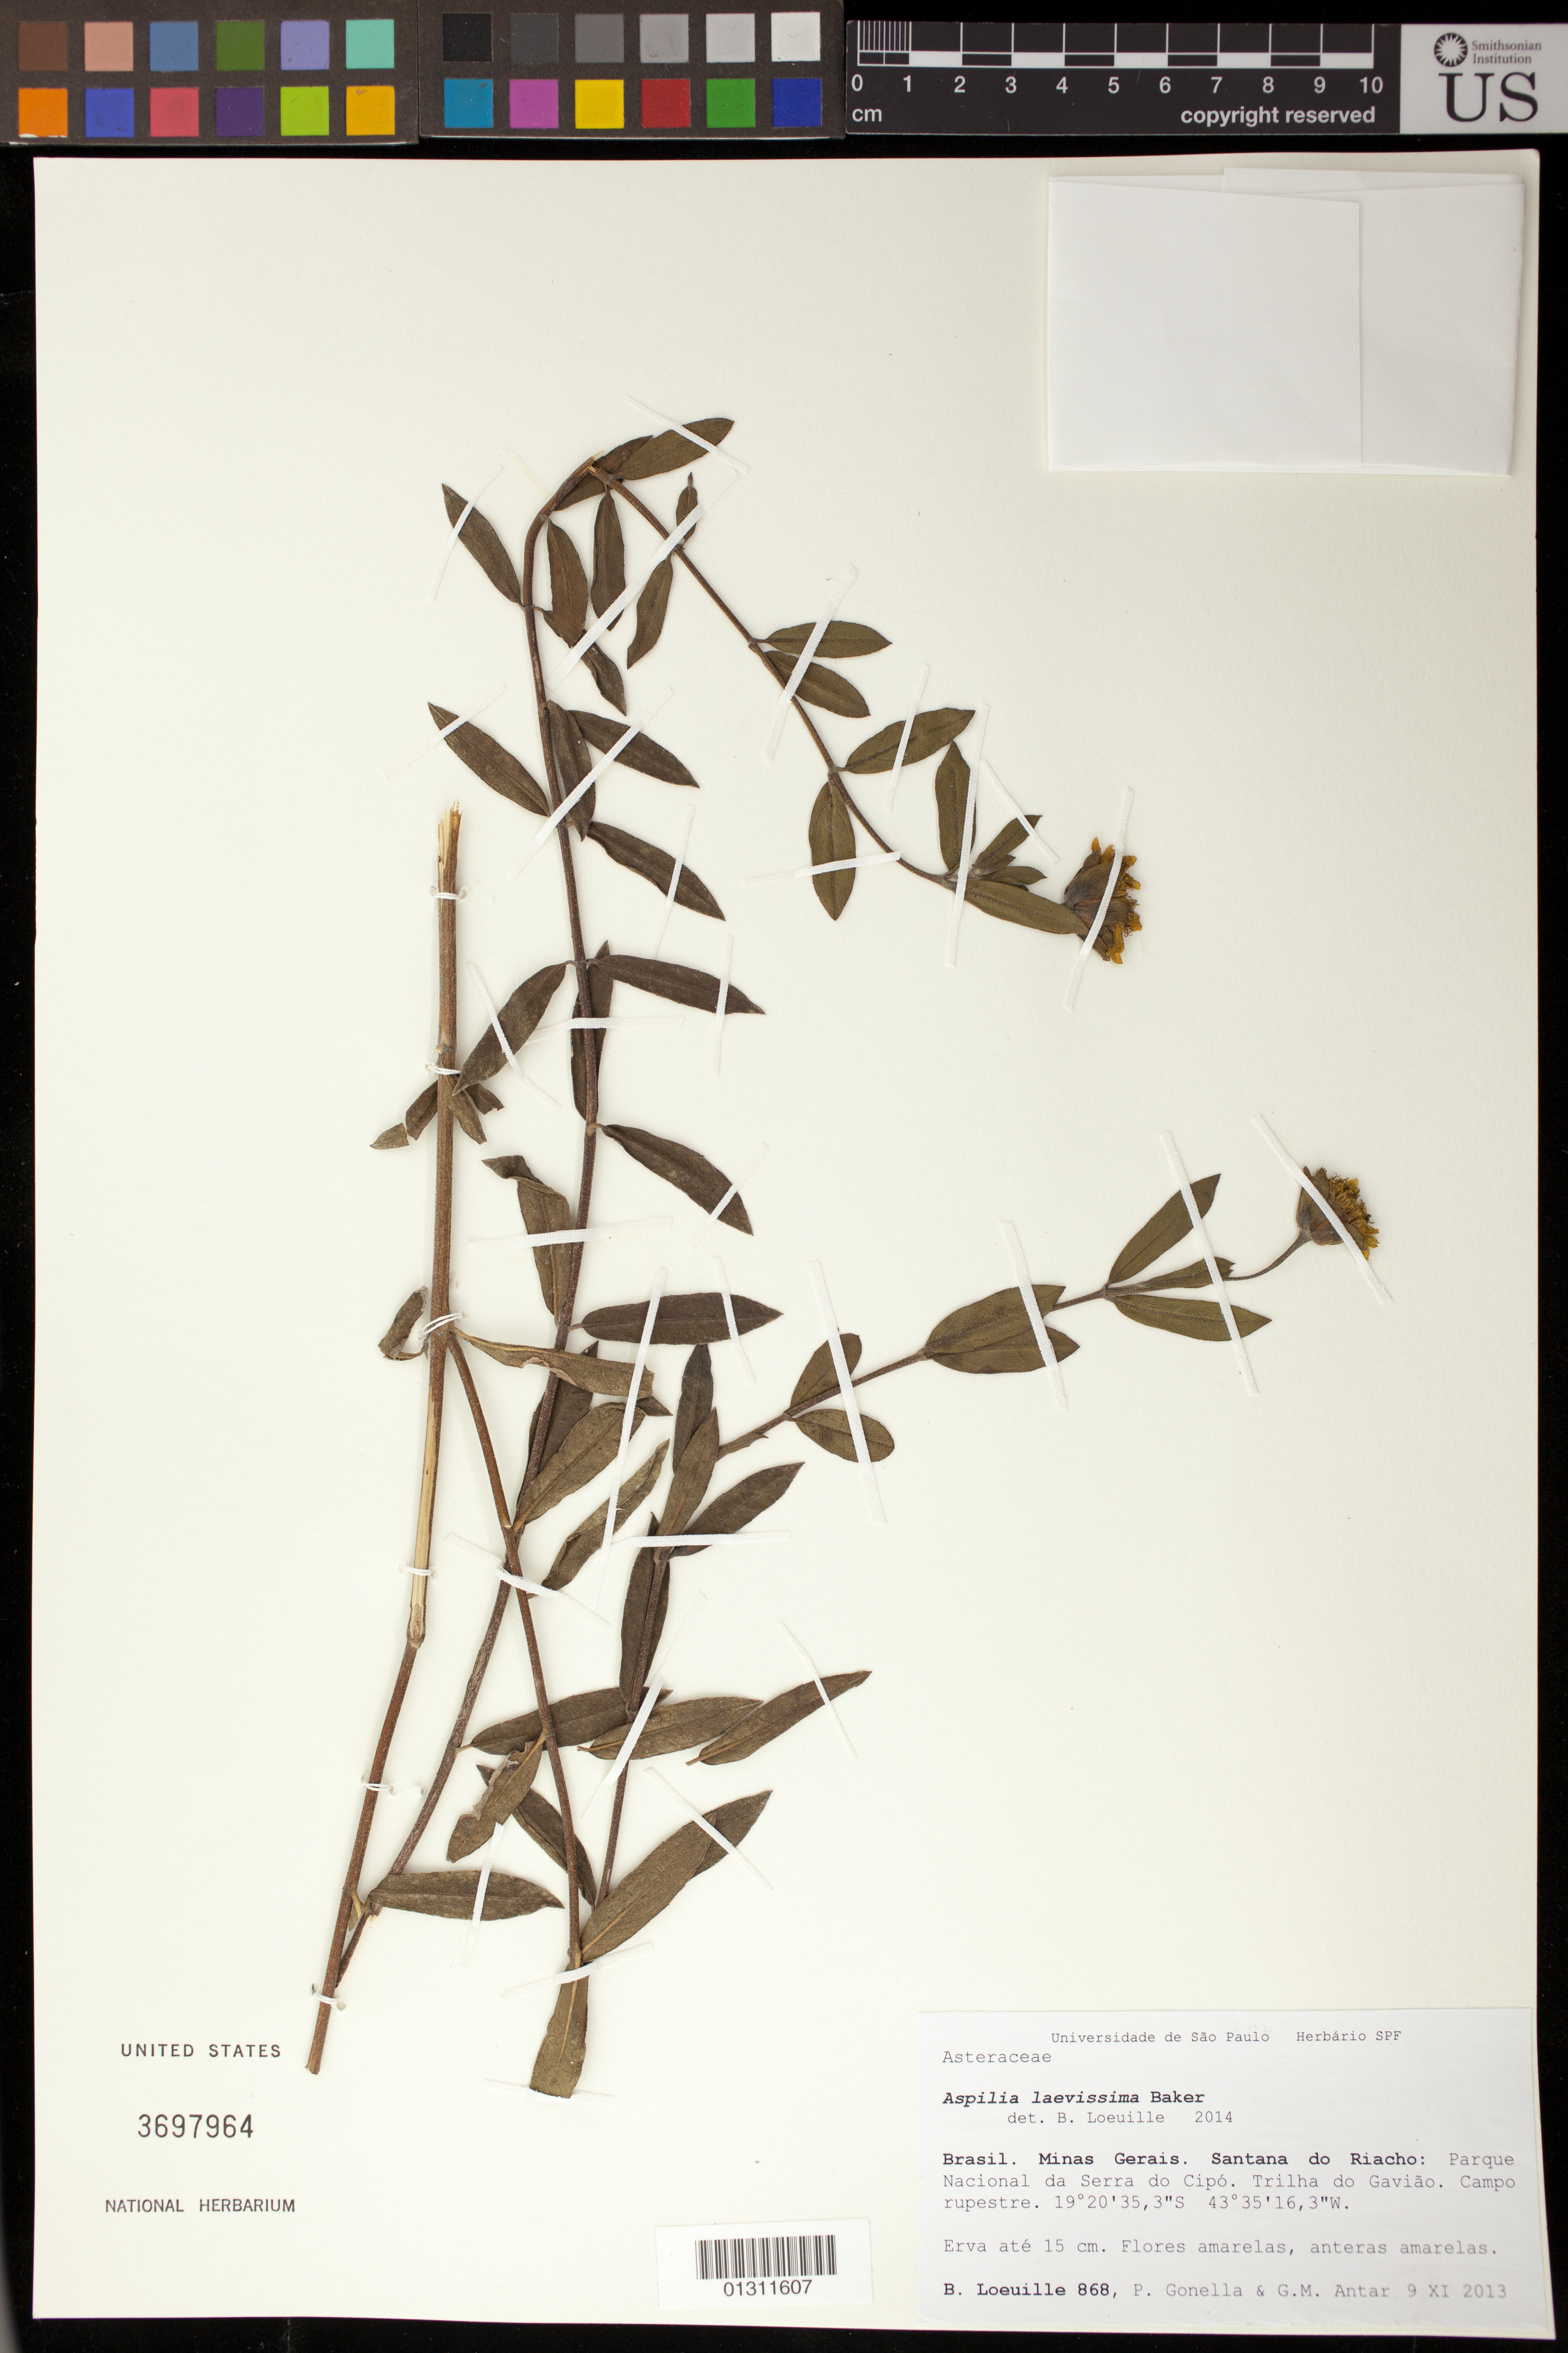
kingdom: Plantae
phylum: Tracheophyta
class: Magnoliopsida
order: Asterales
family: Asteraceae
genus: Aspilia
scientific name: Aspilia laevissima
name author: Baker in Mart.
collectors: B. Loeuille, P. Gonella & G. M. Antar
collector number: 868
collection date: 2013-11-09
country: Brazil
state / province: Minas Gerais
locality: Santana do Riacho: Serra do Cipo. Trilha do Gaviao.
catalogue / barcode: US 3697964